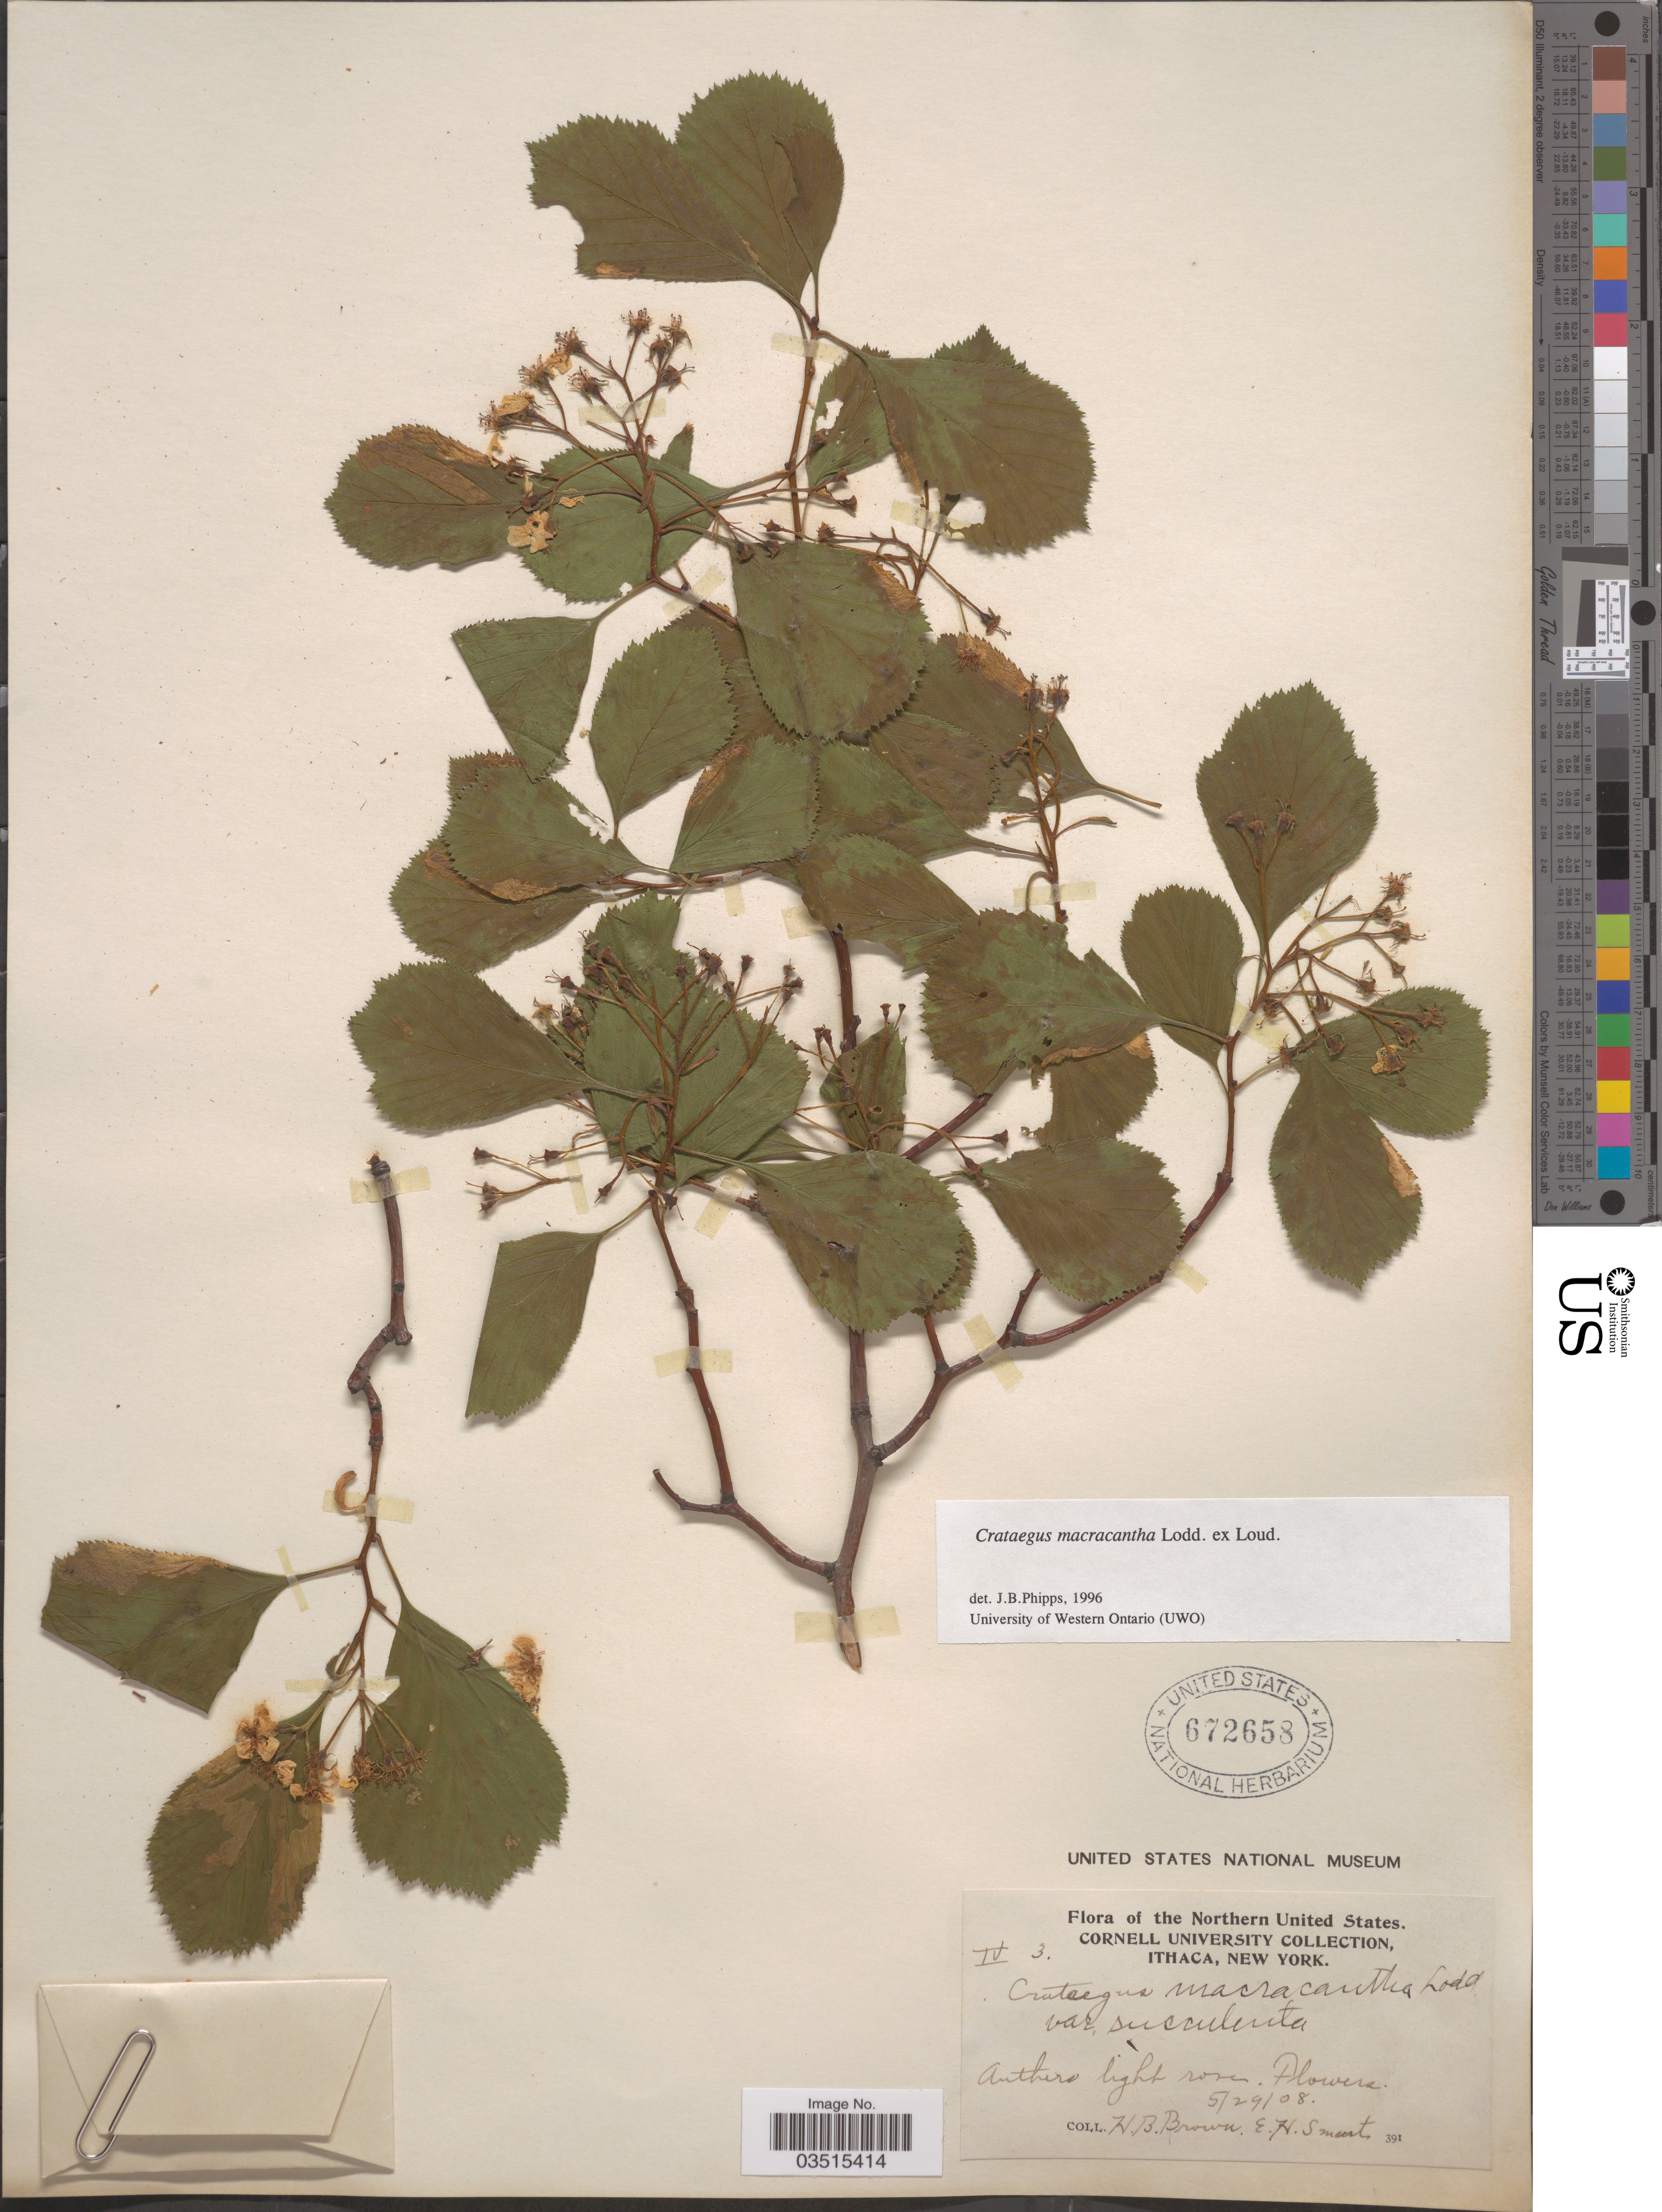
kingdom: Plantae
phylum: Tracheophyta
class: Magnoliopsida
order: Rosales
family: Rosaceae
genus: Crataegus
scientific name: Crataegus macracantha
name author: (Lindl.) Lodd. ex Loudon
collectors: H. B. Brown & E. Smart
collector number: IV3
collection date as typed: Transcribed d/m/y: 29/5/8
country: United States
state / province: New York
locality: The Northern United States.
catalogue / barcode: US 672658